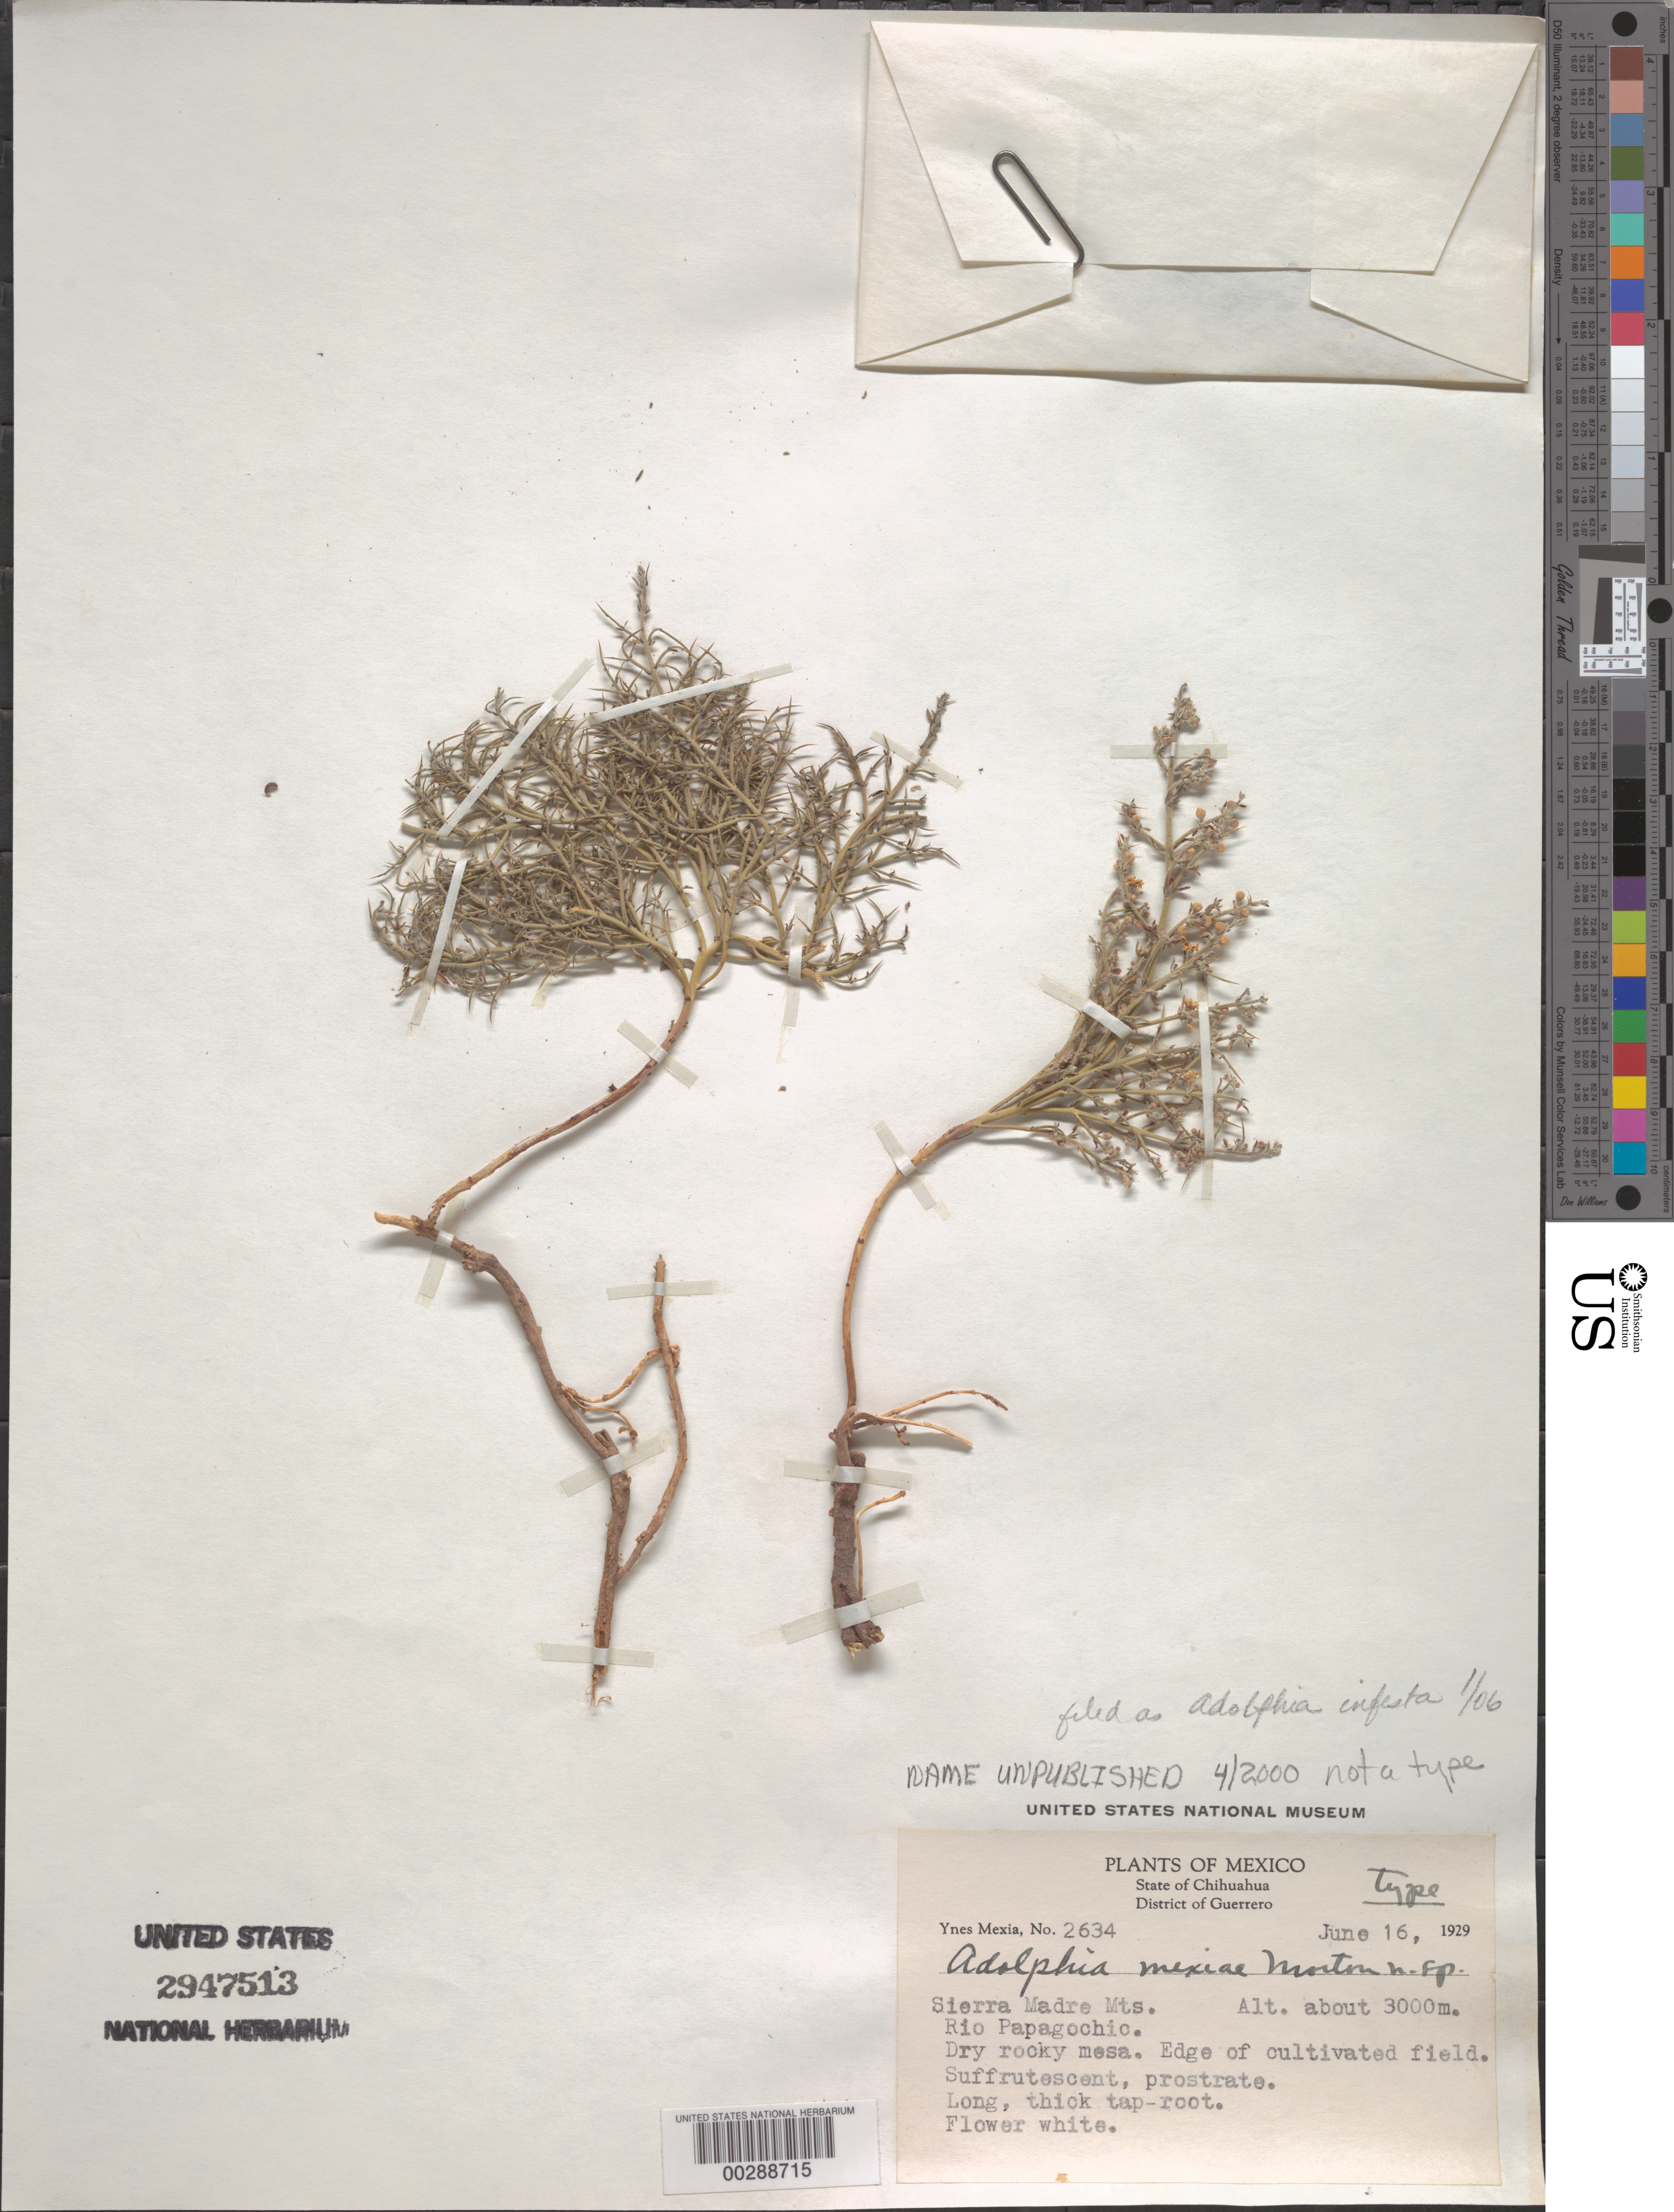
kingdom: Plantae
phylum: Tracheophyta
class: Magnoliopsida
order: Rosales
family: Rhamnaceae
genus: Adolphia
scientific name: Adolphia sp.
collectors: Y. Mexia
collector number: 2634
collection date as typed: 16 Jun 1929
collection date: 1929-06-16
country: Mexico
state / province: Chihuahua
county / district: Guerrero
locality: Sierra Madre mountains, Río Papagochic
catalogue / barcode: US 2947513